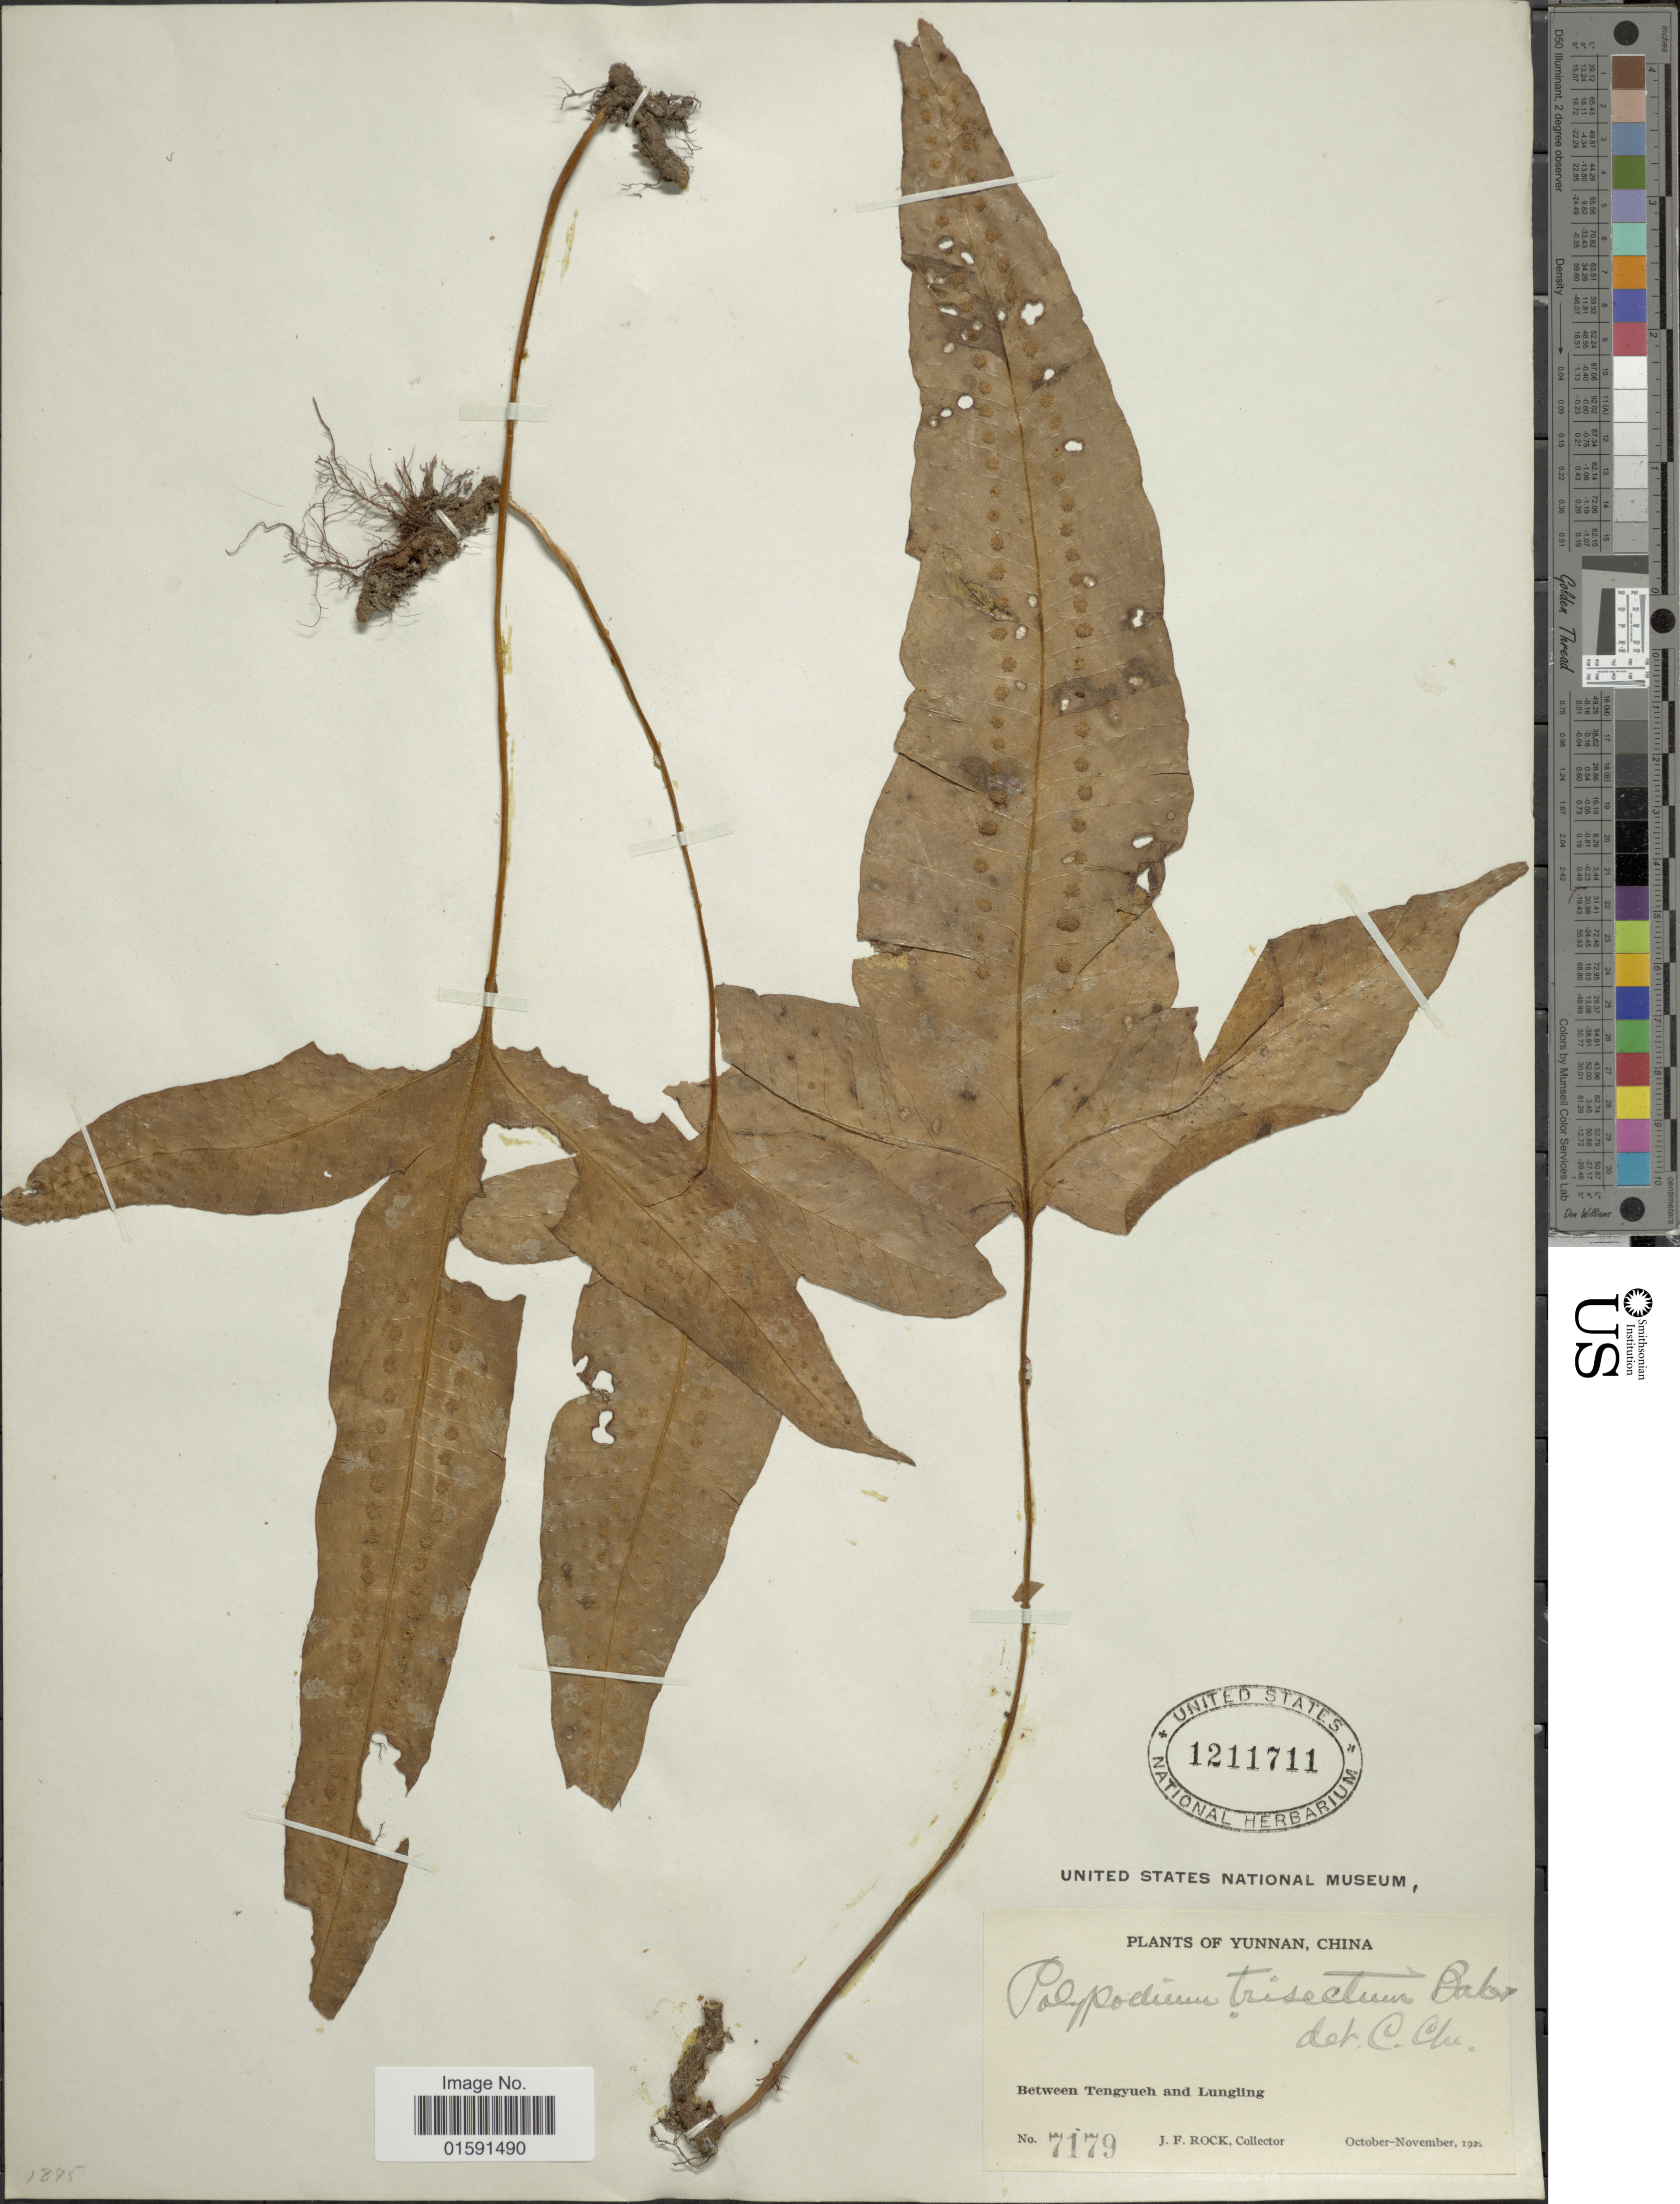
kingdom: Plantae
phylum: Tracheophyta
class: Polypodiopsida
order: Polypodiales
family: Polypodiaceae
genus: Selliguea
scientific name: Selliguea trisecta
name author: (Baker) Fraser-Jenk.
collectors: J. Rock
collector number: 7179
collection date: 1922-10/1922-11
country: China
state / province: Yunnan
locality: Between Tengyueh and Lungling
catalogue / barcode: US 1211711